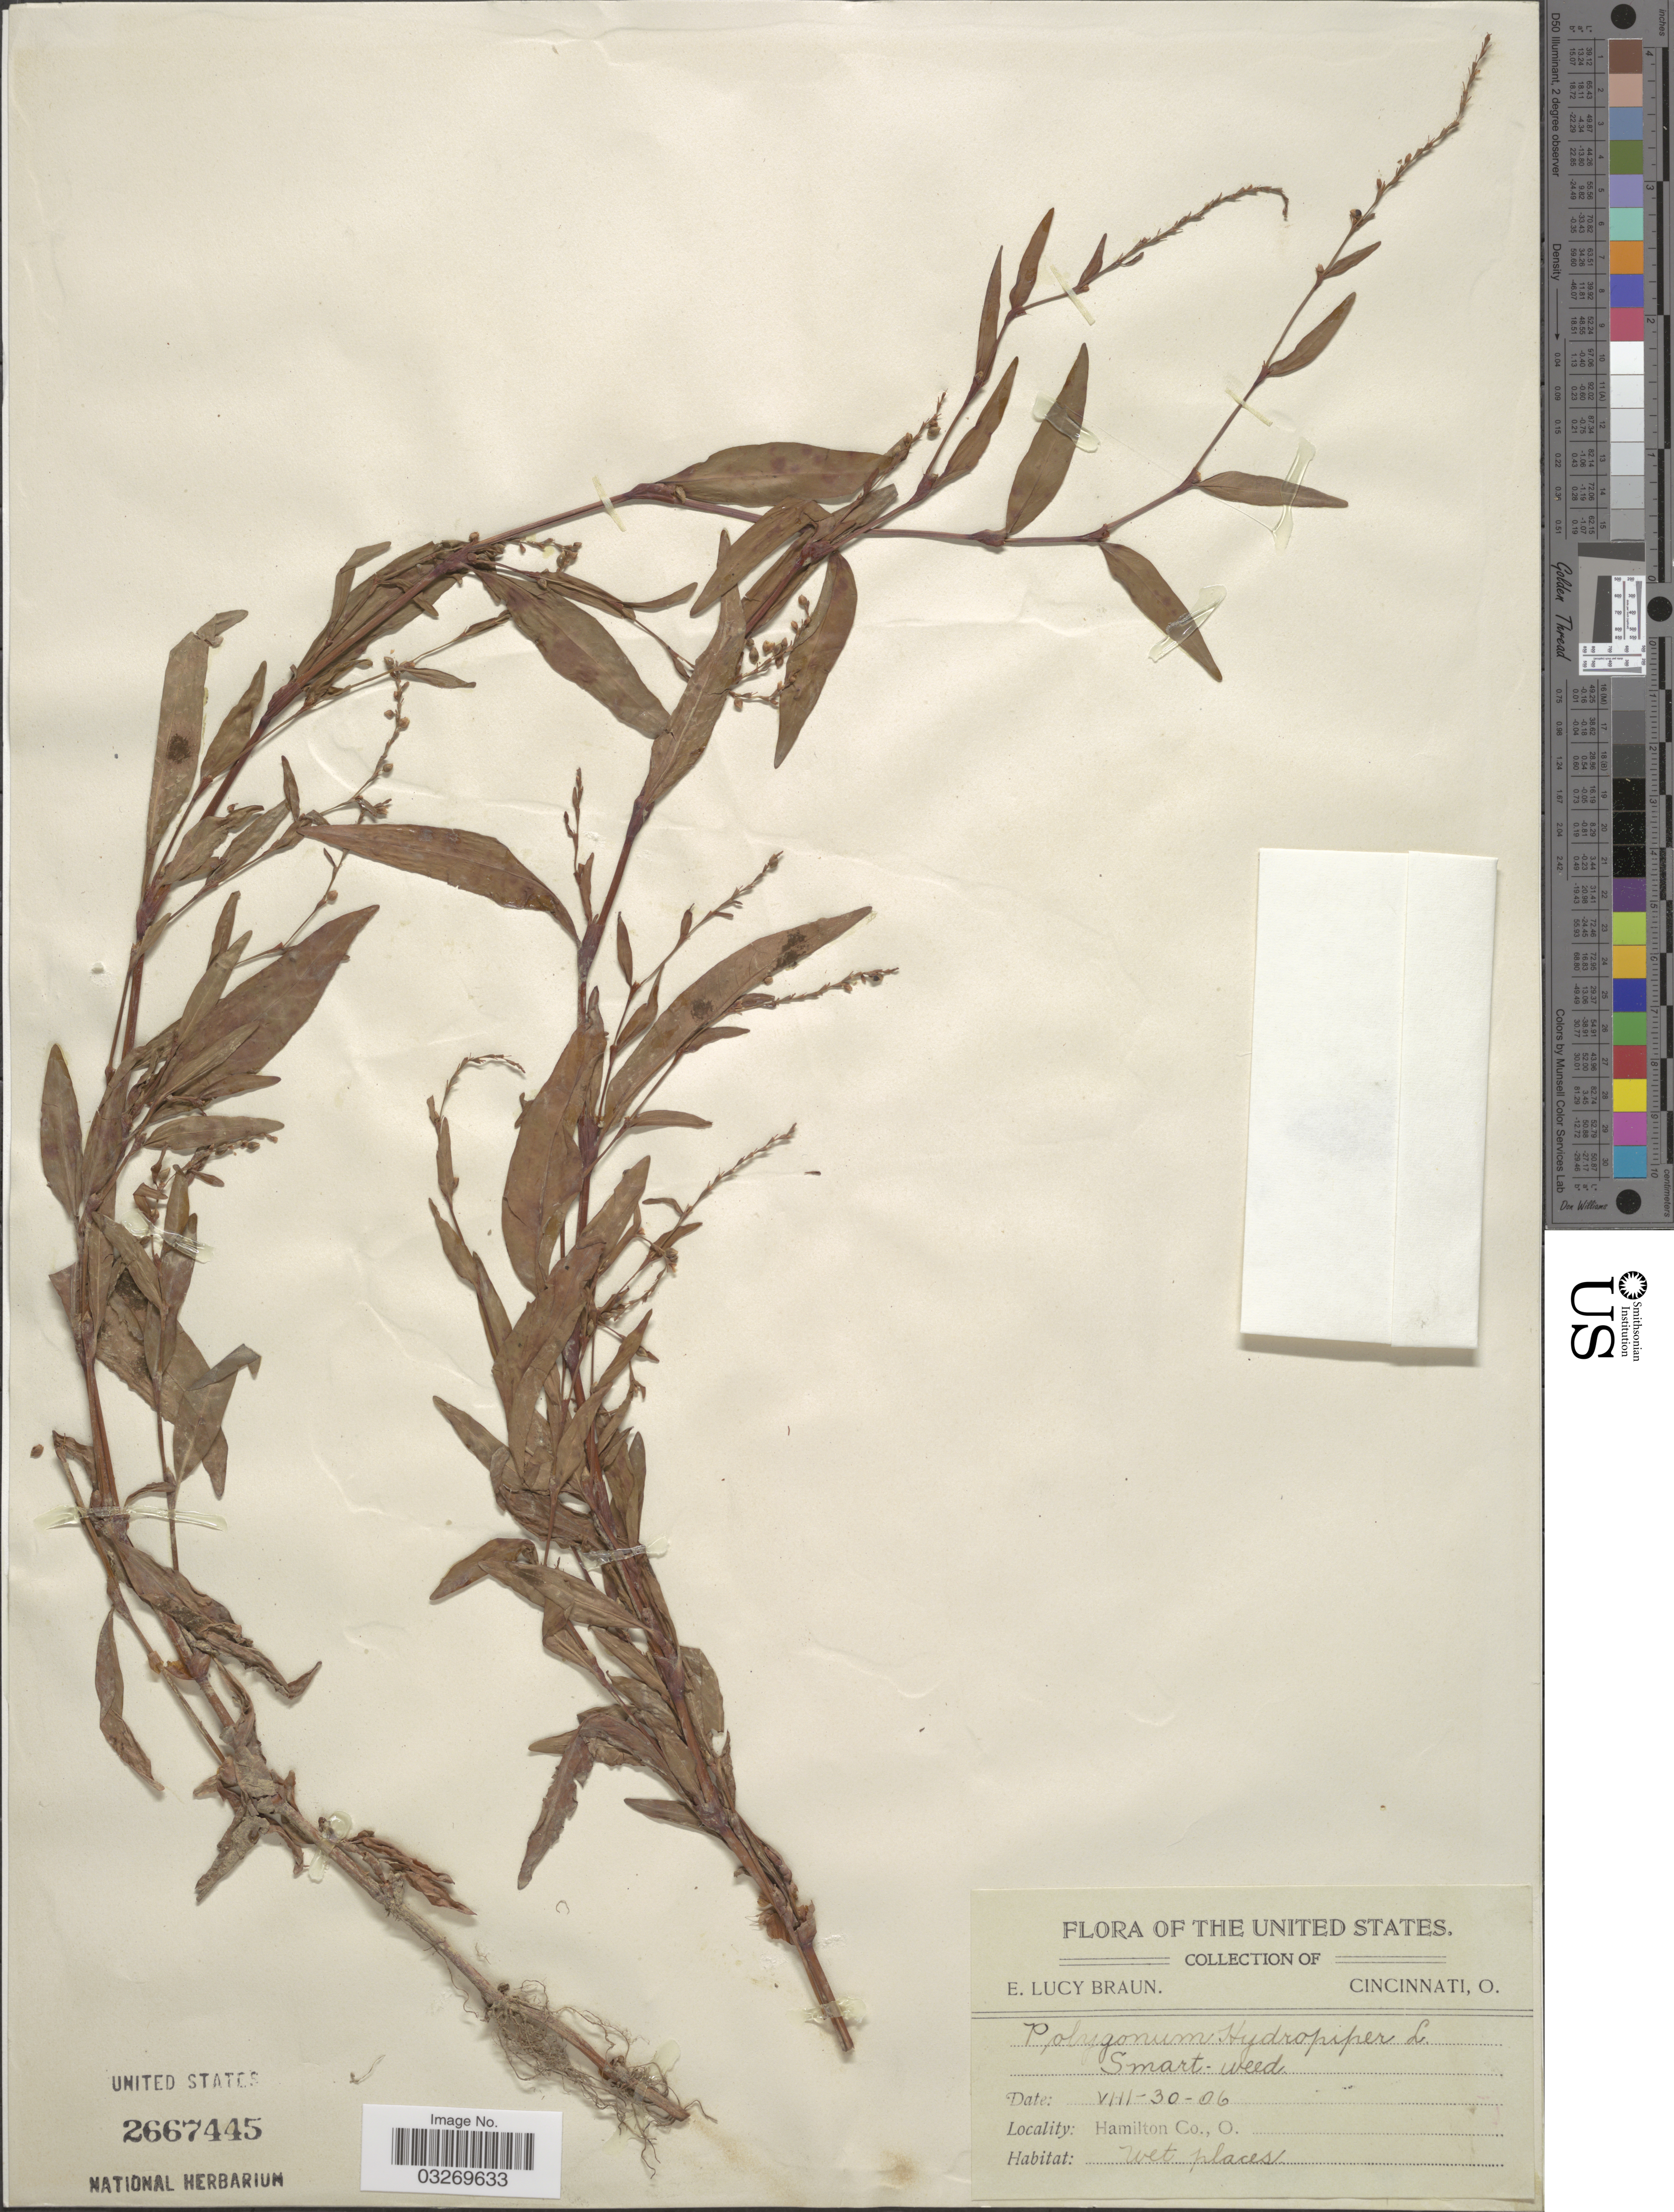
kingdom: Plantae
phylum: Tracheophyta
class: Magnoliopsida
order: Caryophyllales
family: Polygonaceae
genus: Persicaria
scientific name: Persicaria hydropiper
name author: (L.) Delarbre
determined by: Atha, D. E.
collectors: E. L. Braun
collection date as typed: Transcribed d/m/y: 30/8/6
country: United States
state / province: Ohio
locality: Hamilton Co.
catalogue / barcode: US 2667445